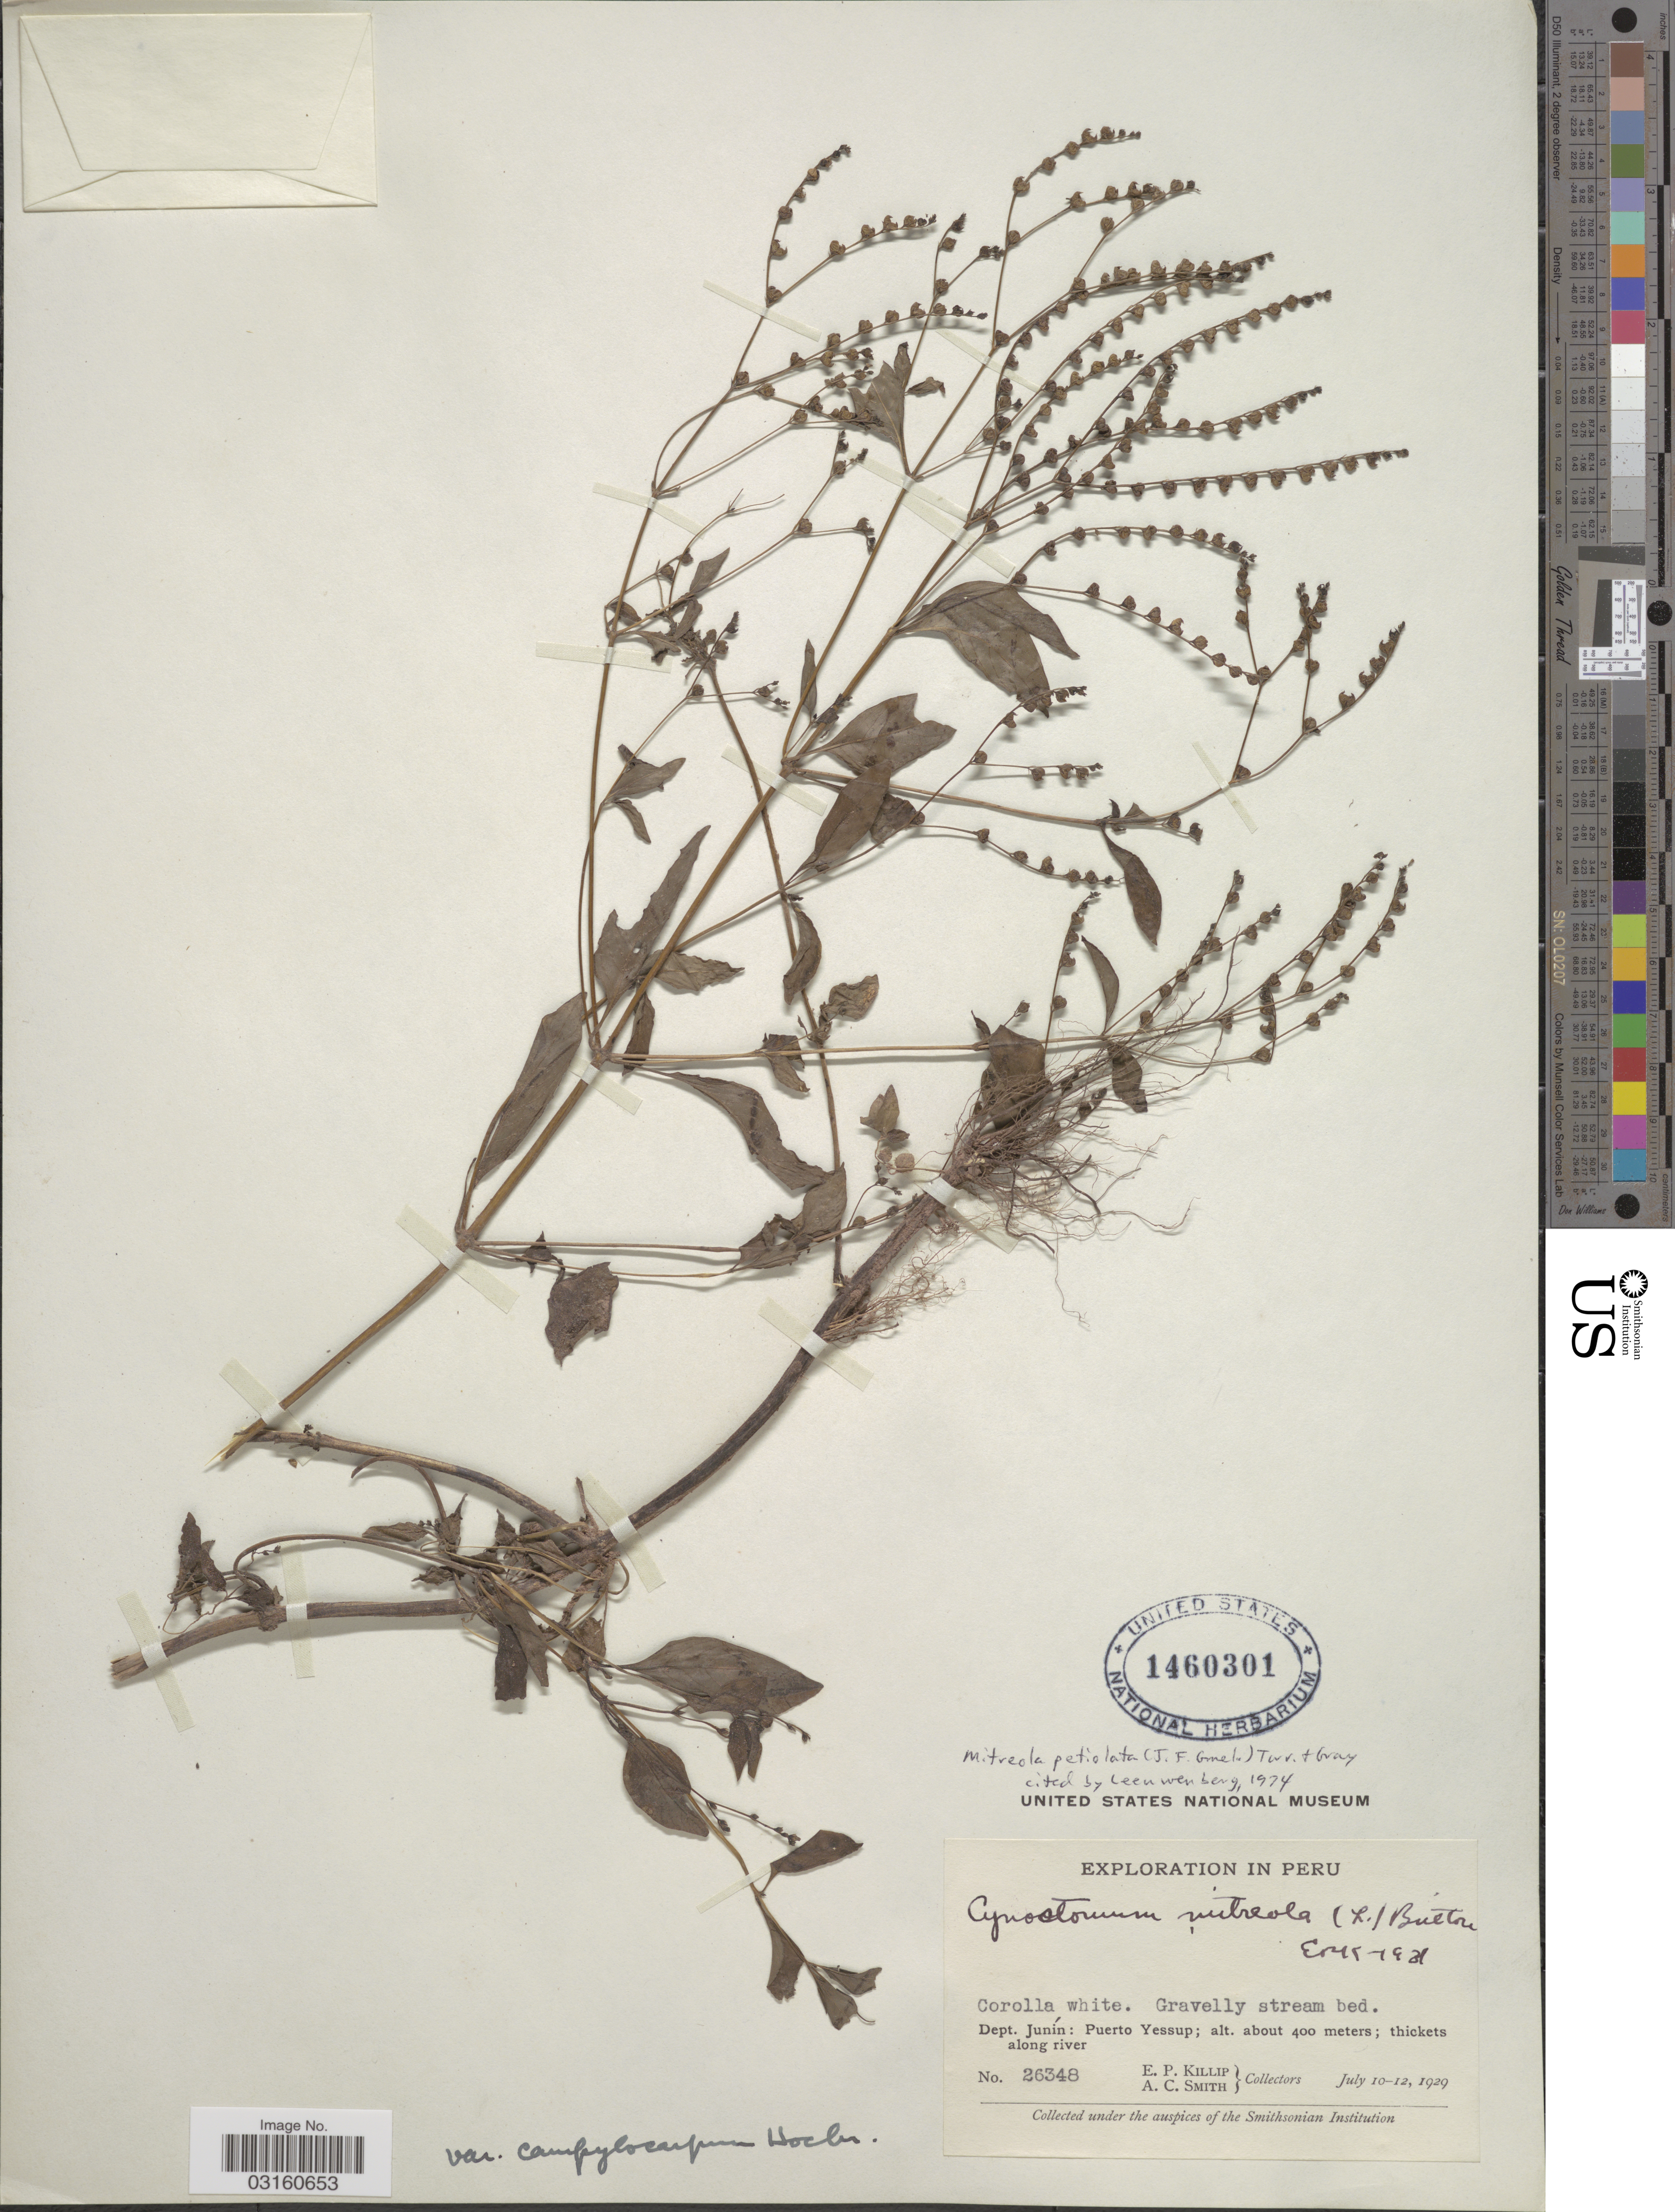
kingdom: Plantae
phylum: Tracheophyta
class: Magnoliopsida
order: Gentianales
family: Loganiaceae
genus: Mitreola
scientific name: Mitreola petiolata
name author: (J.F. Gmel.) Torr. & A. Gray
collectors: E. P. Killip & A. C. Smith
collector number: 26348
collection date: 1929-07-10/1929-07-12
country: Peru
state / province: Junín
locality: Dept. Junín: Puerto Yessup.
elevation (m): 400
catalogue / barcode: US 1460301